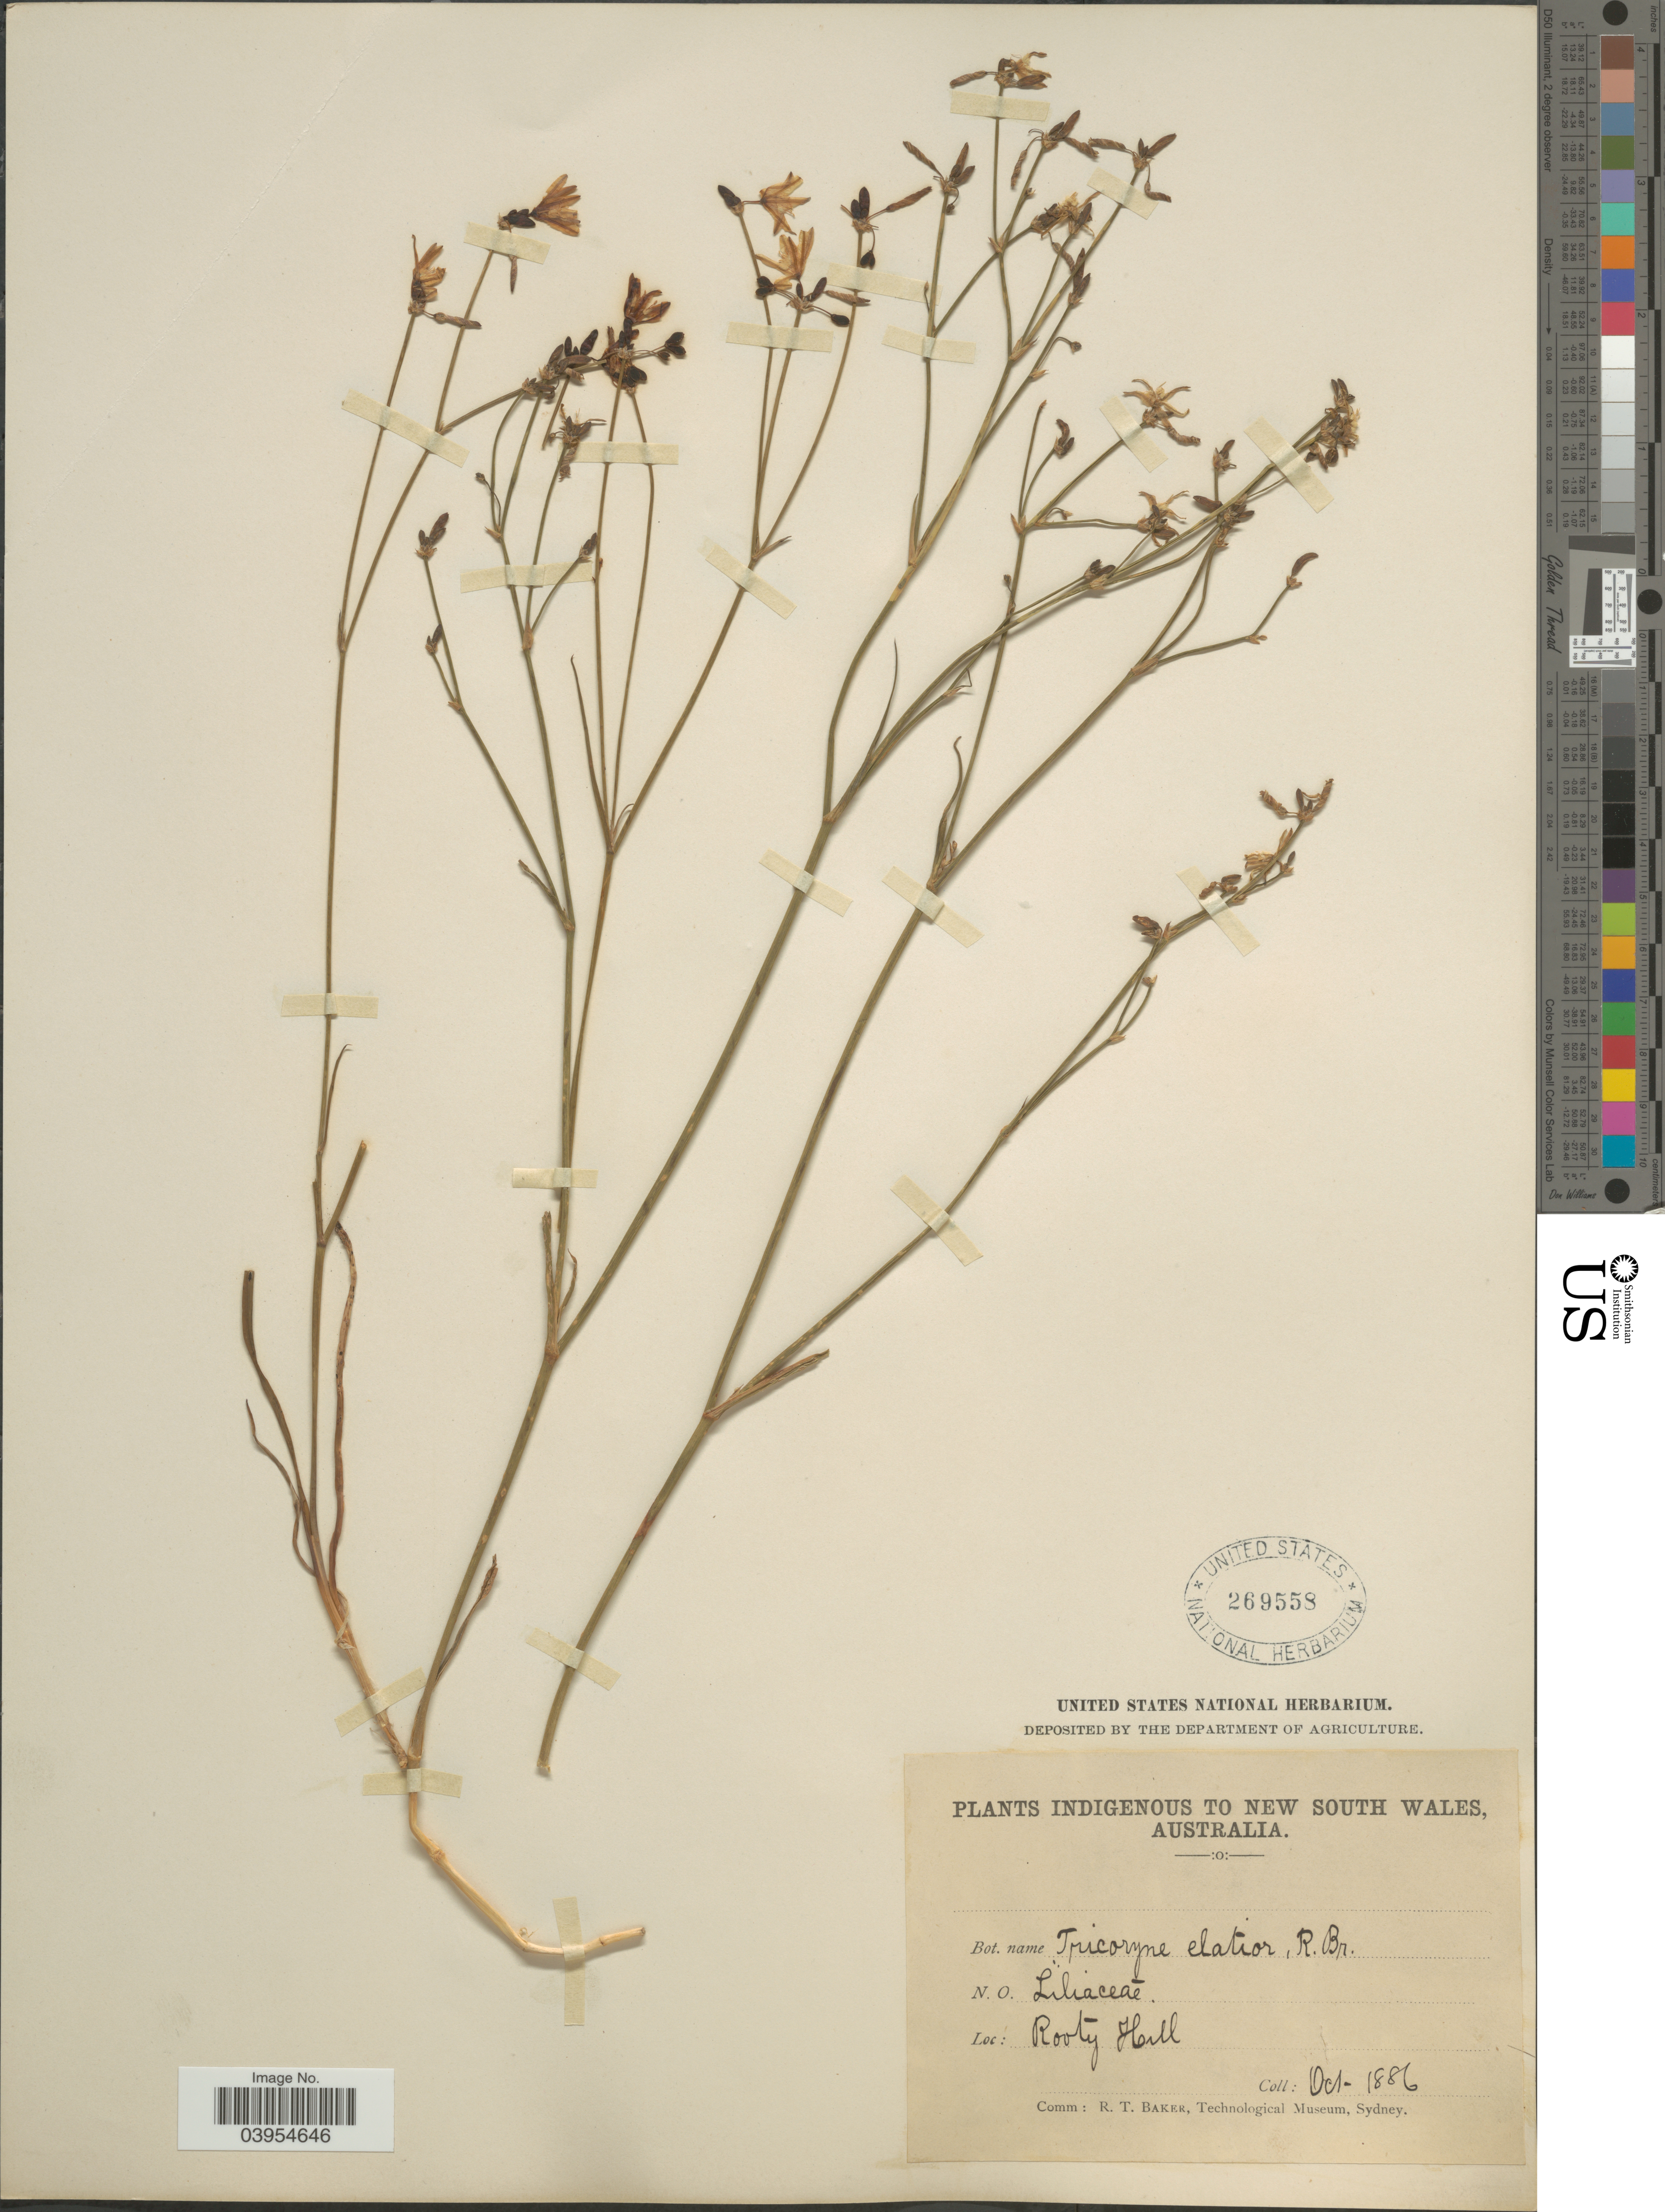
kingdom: Plantae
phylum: Tracheophyta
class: Liliopsida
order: Asparagales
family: Asphodelaceae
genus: Tricoryne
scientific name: Tricoryne elatior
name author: R. Br.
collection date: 1886-10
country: Australia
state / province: New South Wales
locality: Rooty Hill.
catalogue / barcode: US 269558